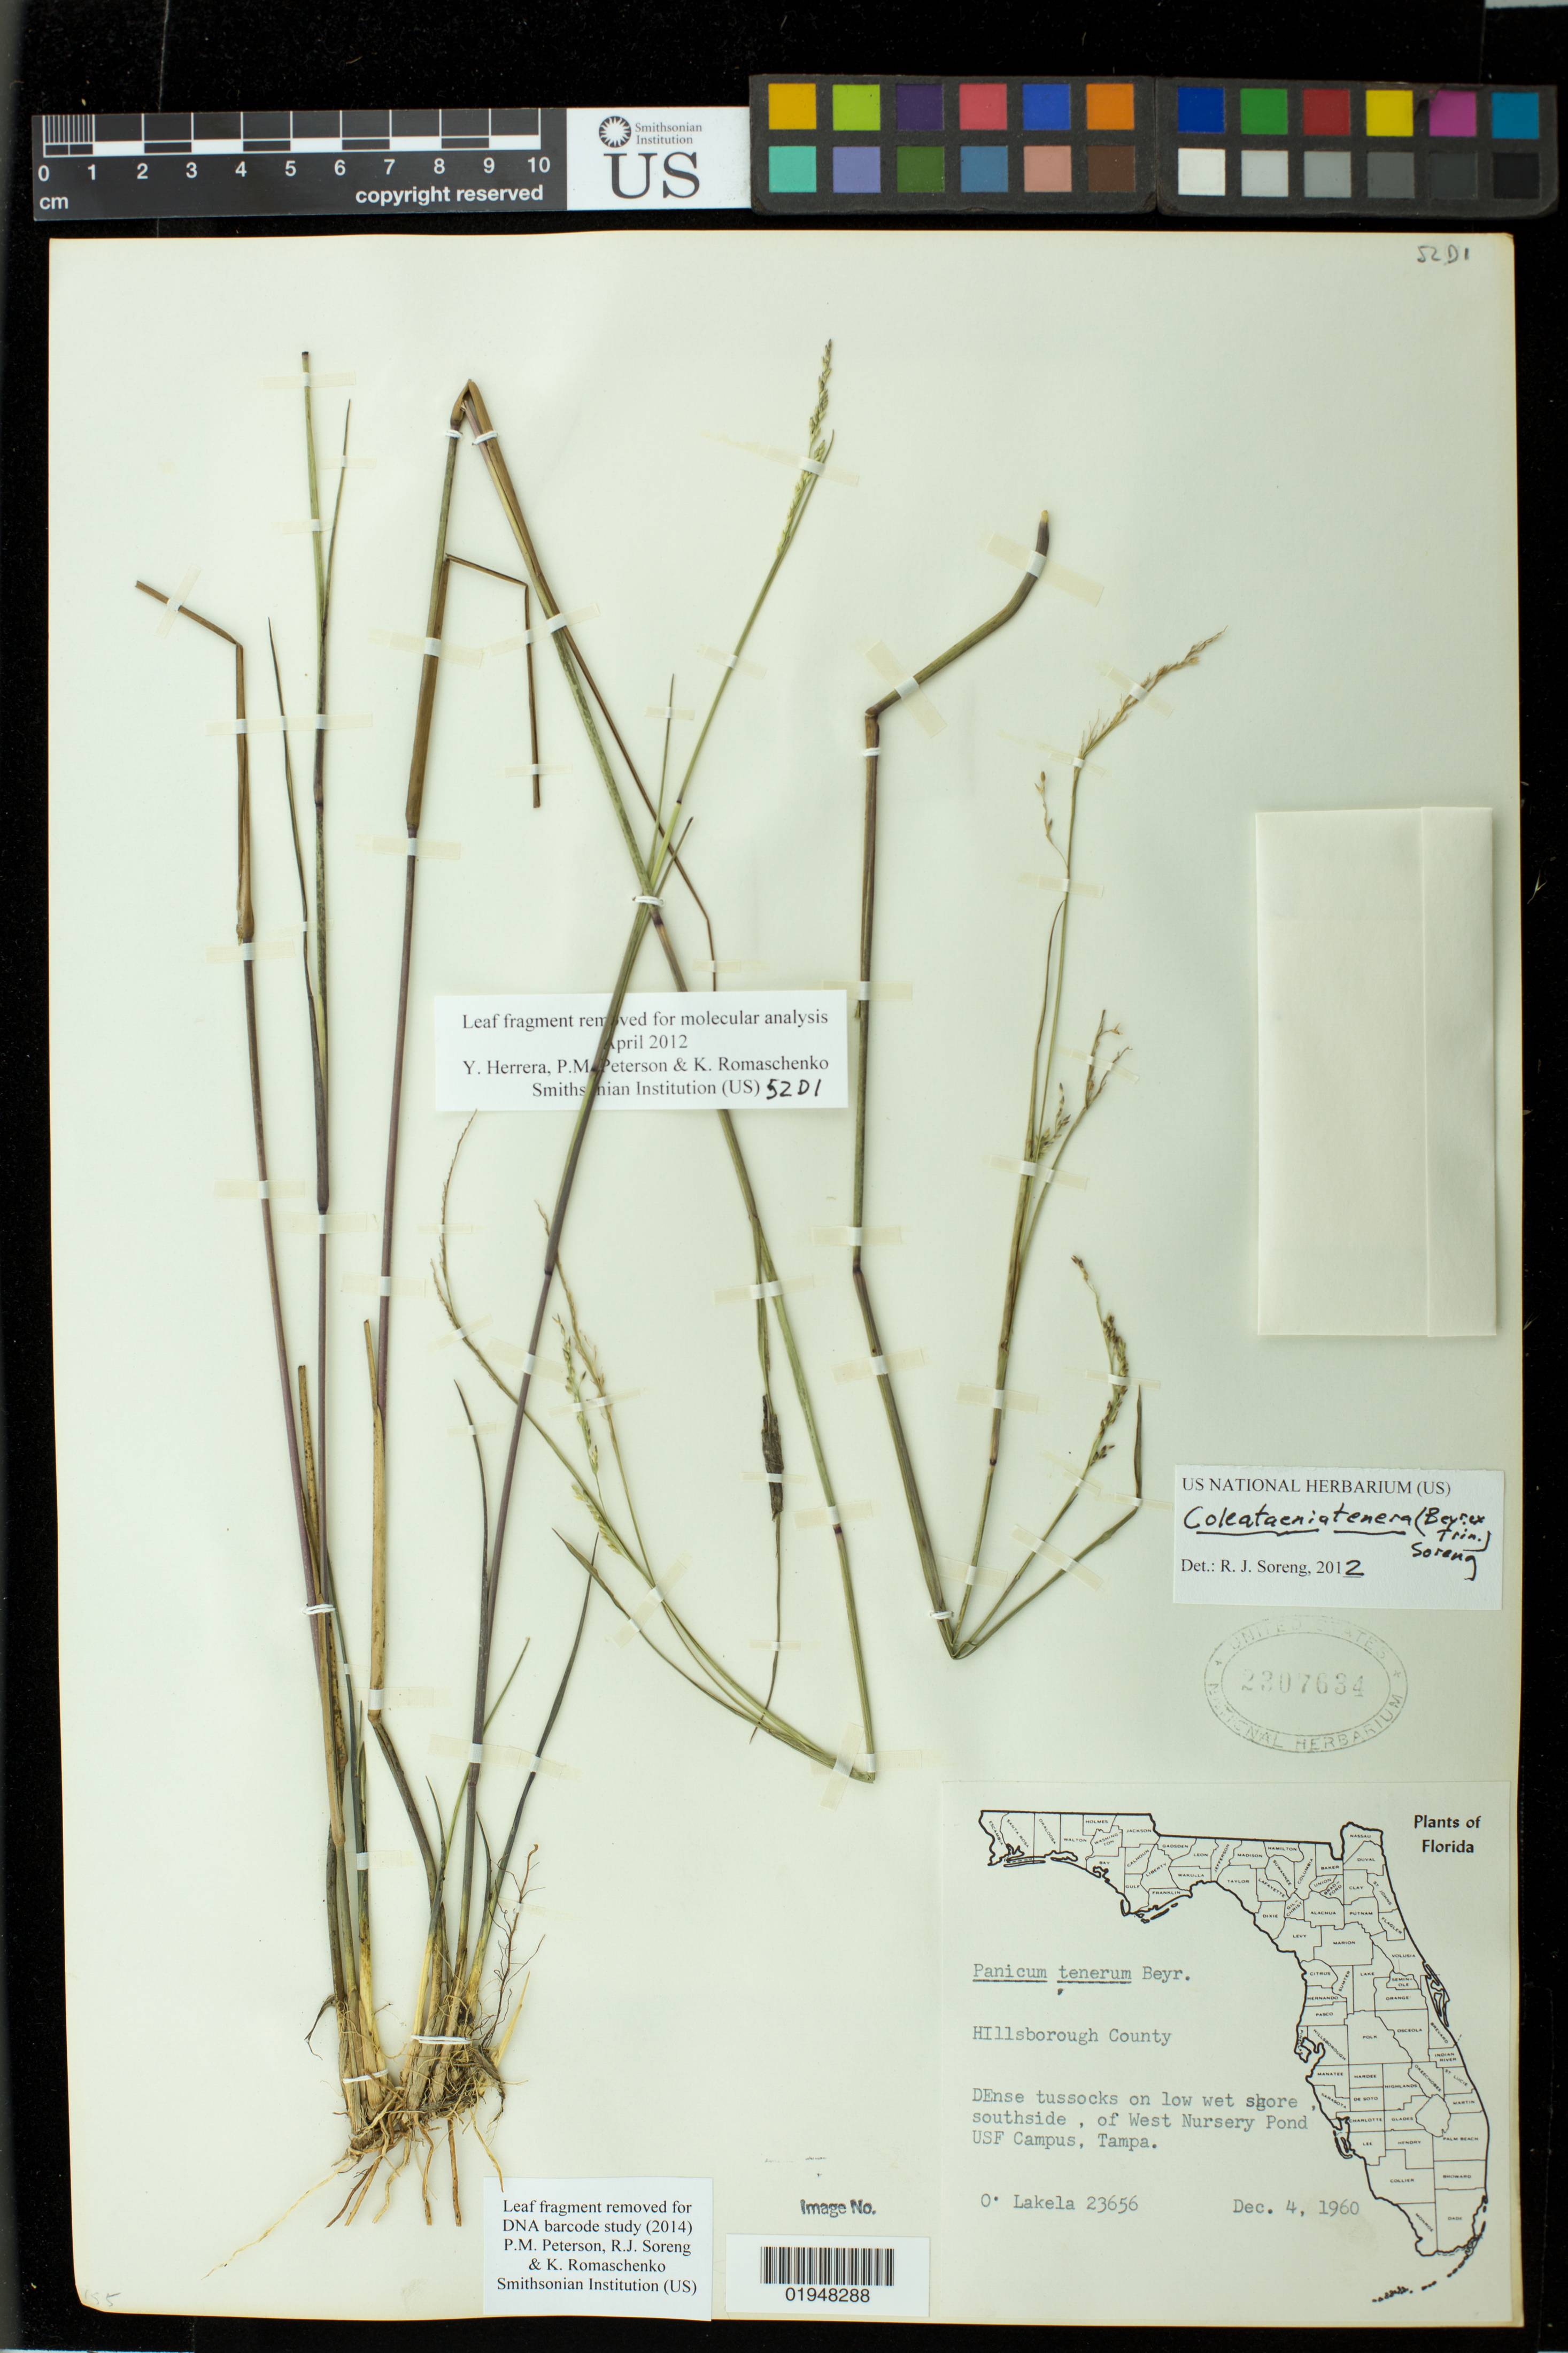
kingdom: Plantae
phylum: Tracheophyta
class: Liliopsida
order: Poales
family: Poaceae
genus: Coleataenia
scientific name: Coleataenia tenera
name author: (Beyr. ex Trin.) Soreng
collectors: O. Lakela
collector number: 23656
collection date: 1960-12-04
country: United States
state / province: Florida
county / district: Hillsborough County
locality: southside of West Nursery Pond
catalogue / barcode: US 2307634